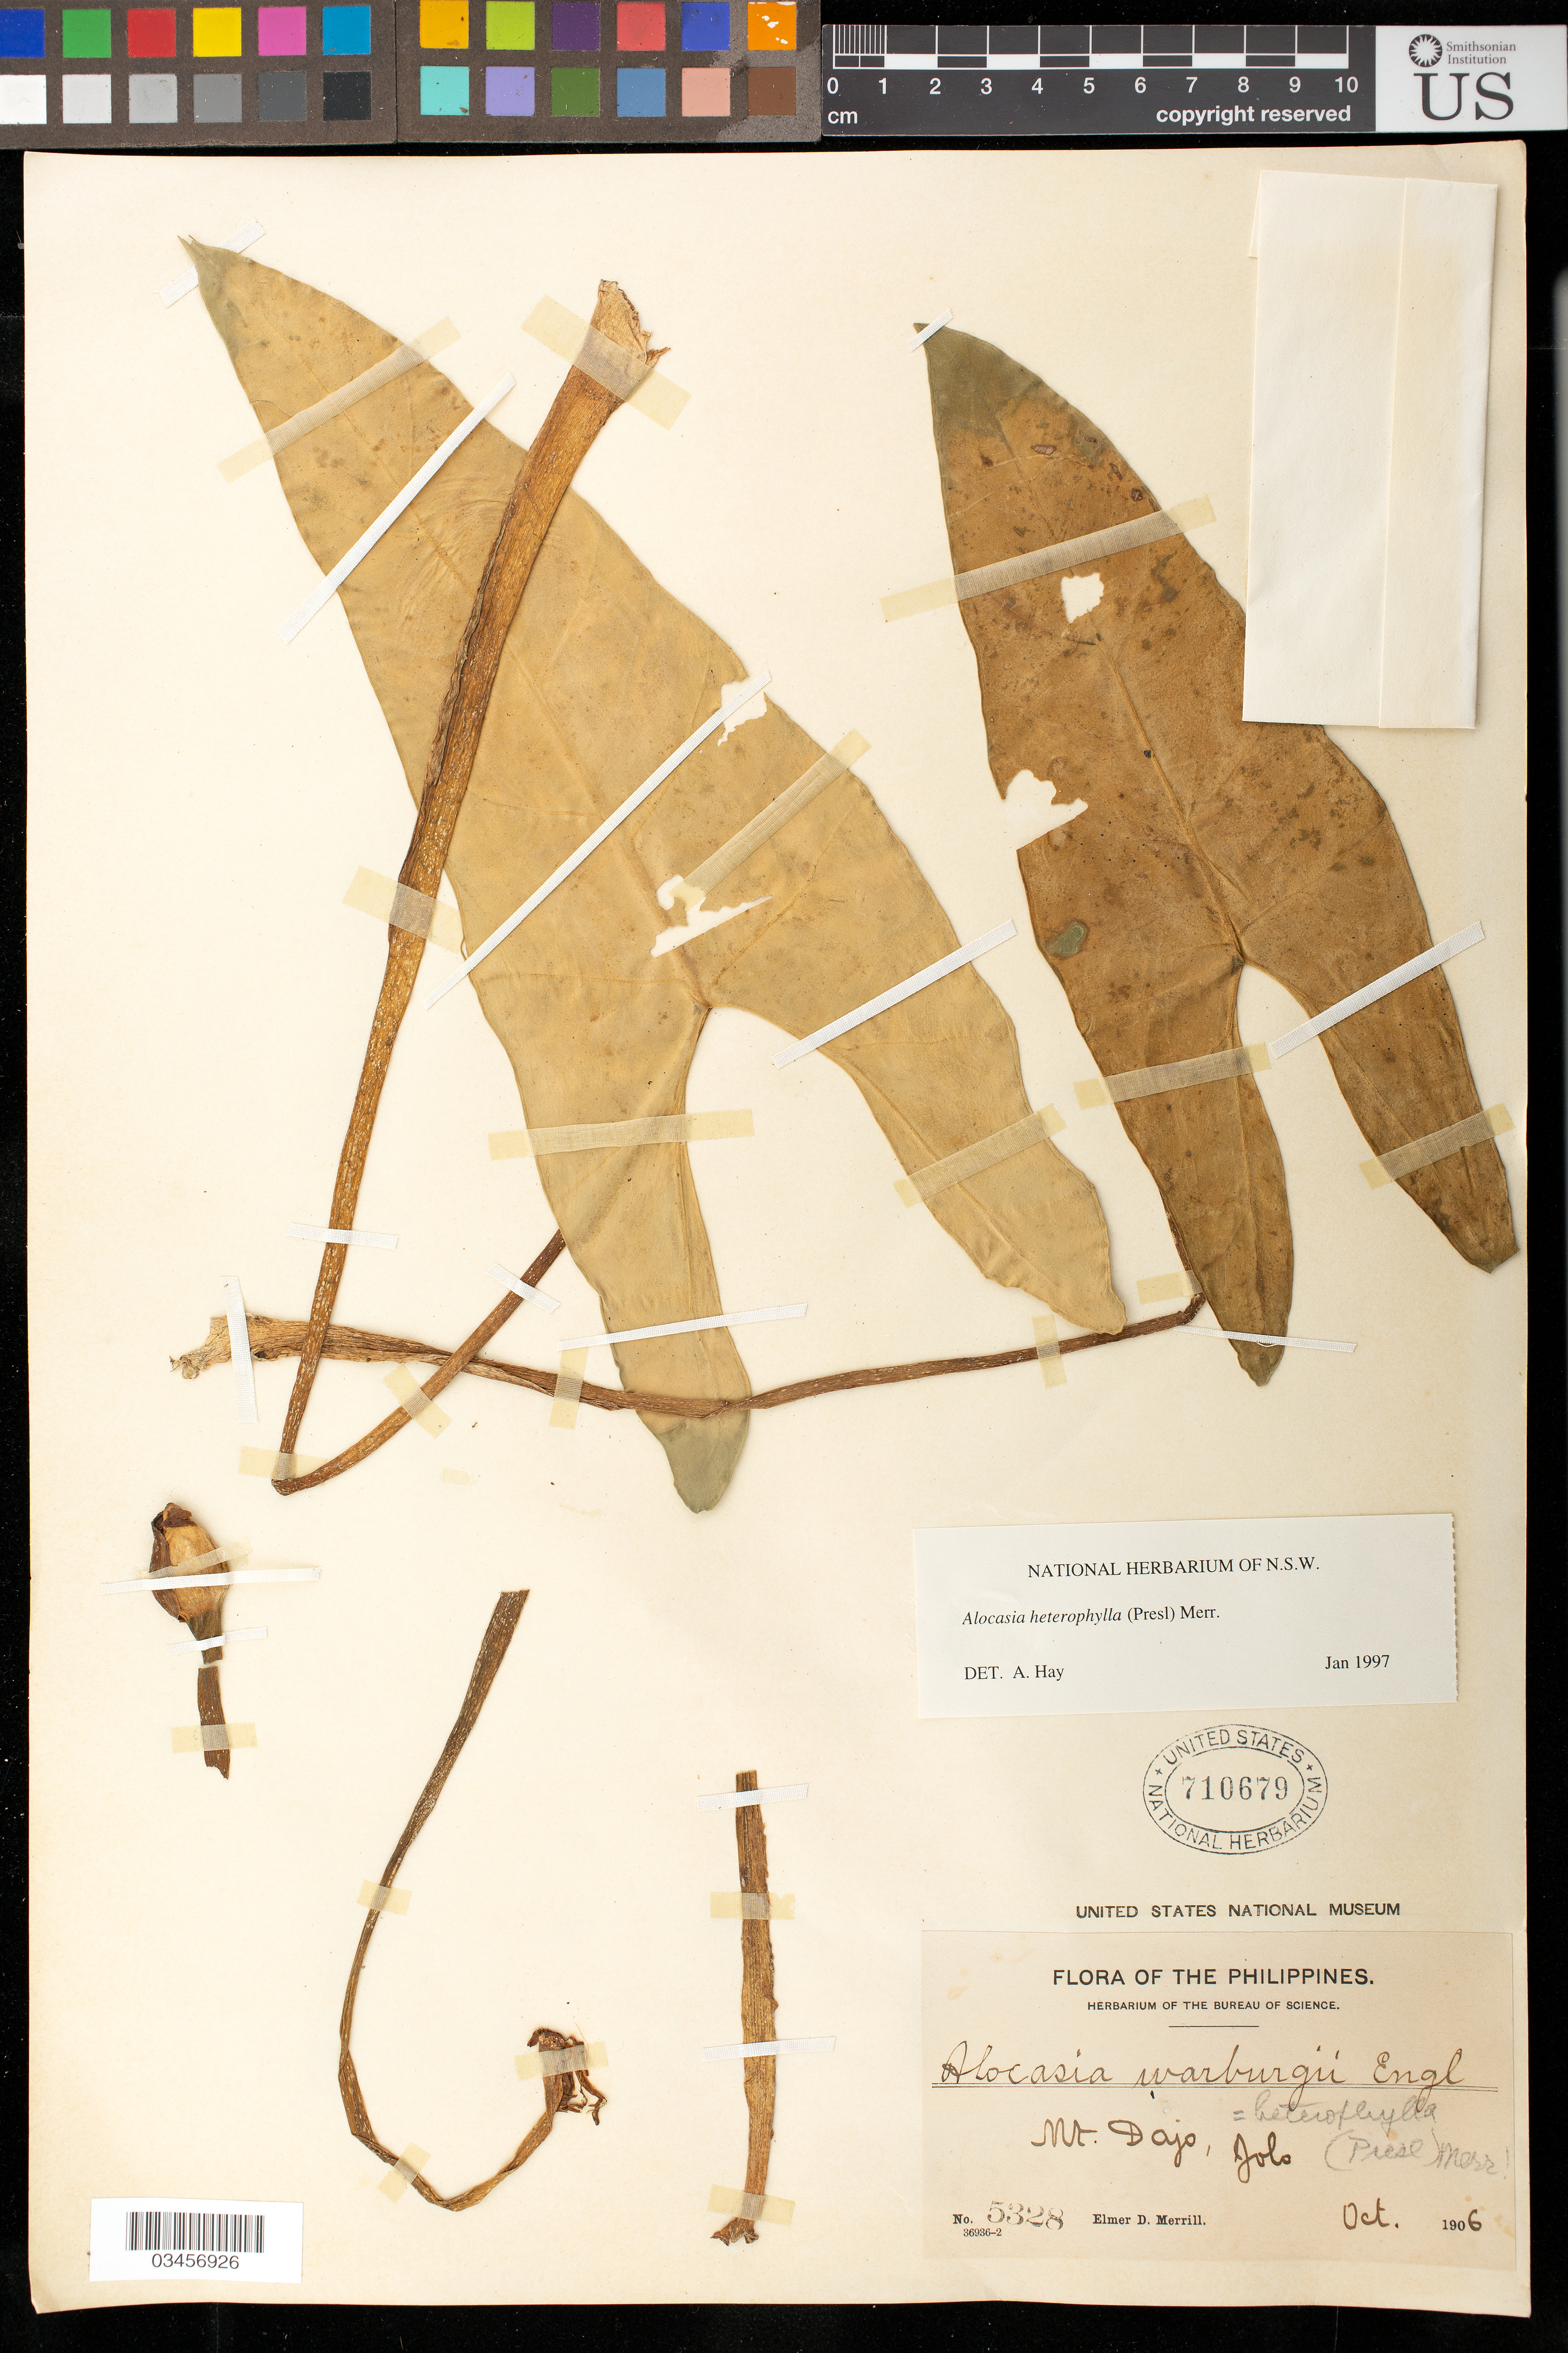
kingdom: Plantae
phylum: Tracheophyta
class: Liliopsida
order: Alismatales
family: Araceae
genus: Alocasia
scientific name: Alocasia heterophylla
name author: (C. Presl) Merr.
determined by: Hay, A.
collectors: E. D. Merrill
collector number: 5328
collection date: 1906-10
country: Philippines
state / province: Muslim Mindanao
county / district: Sulu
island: Jolo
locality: Mt. Dajo, Jolo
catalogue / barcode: US 710679